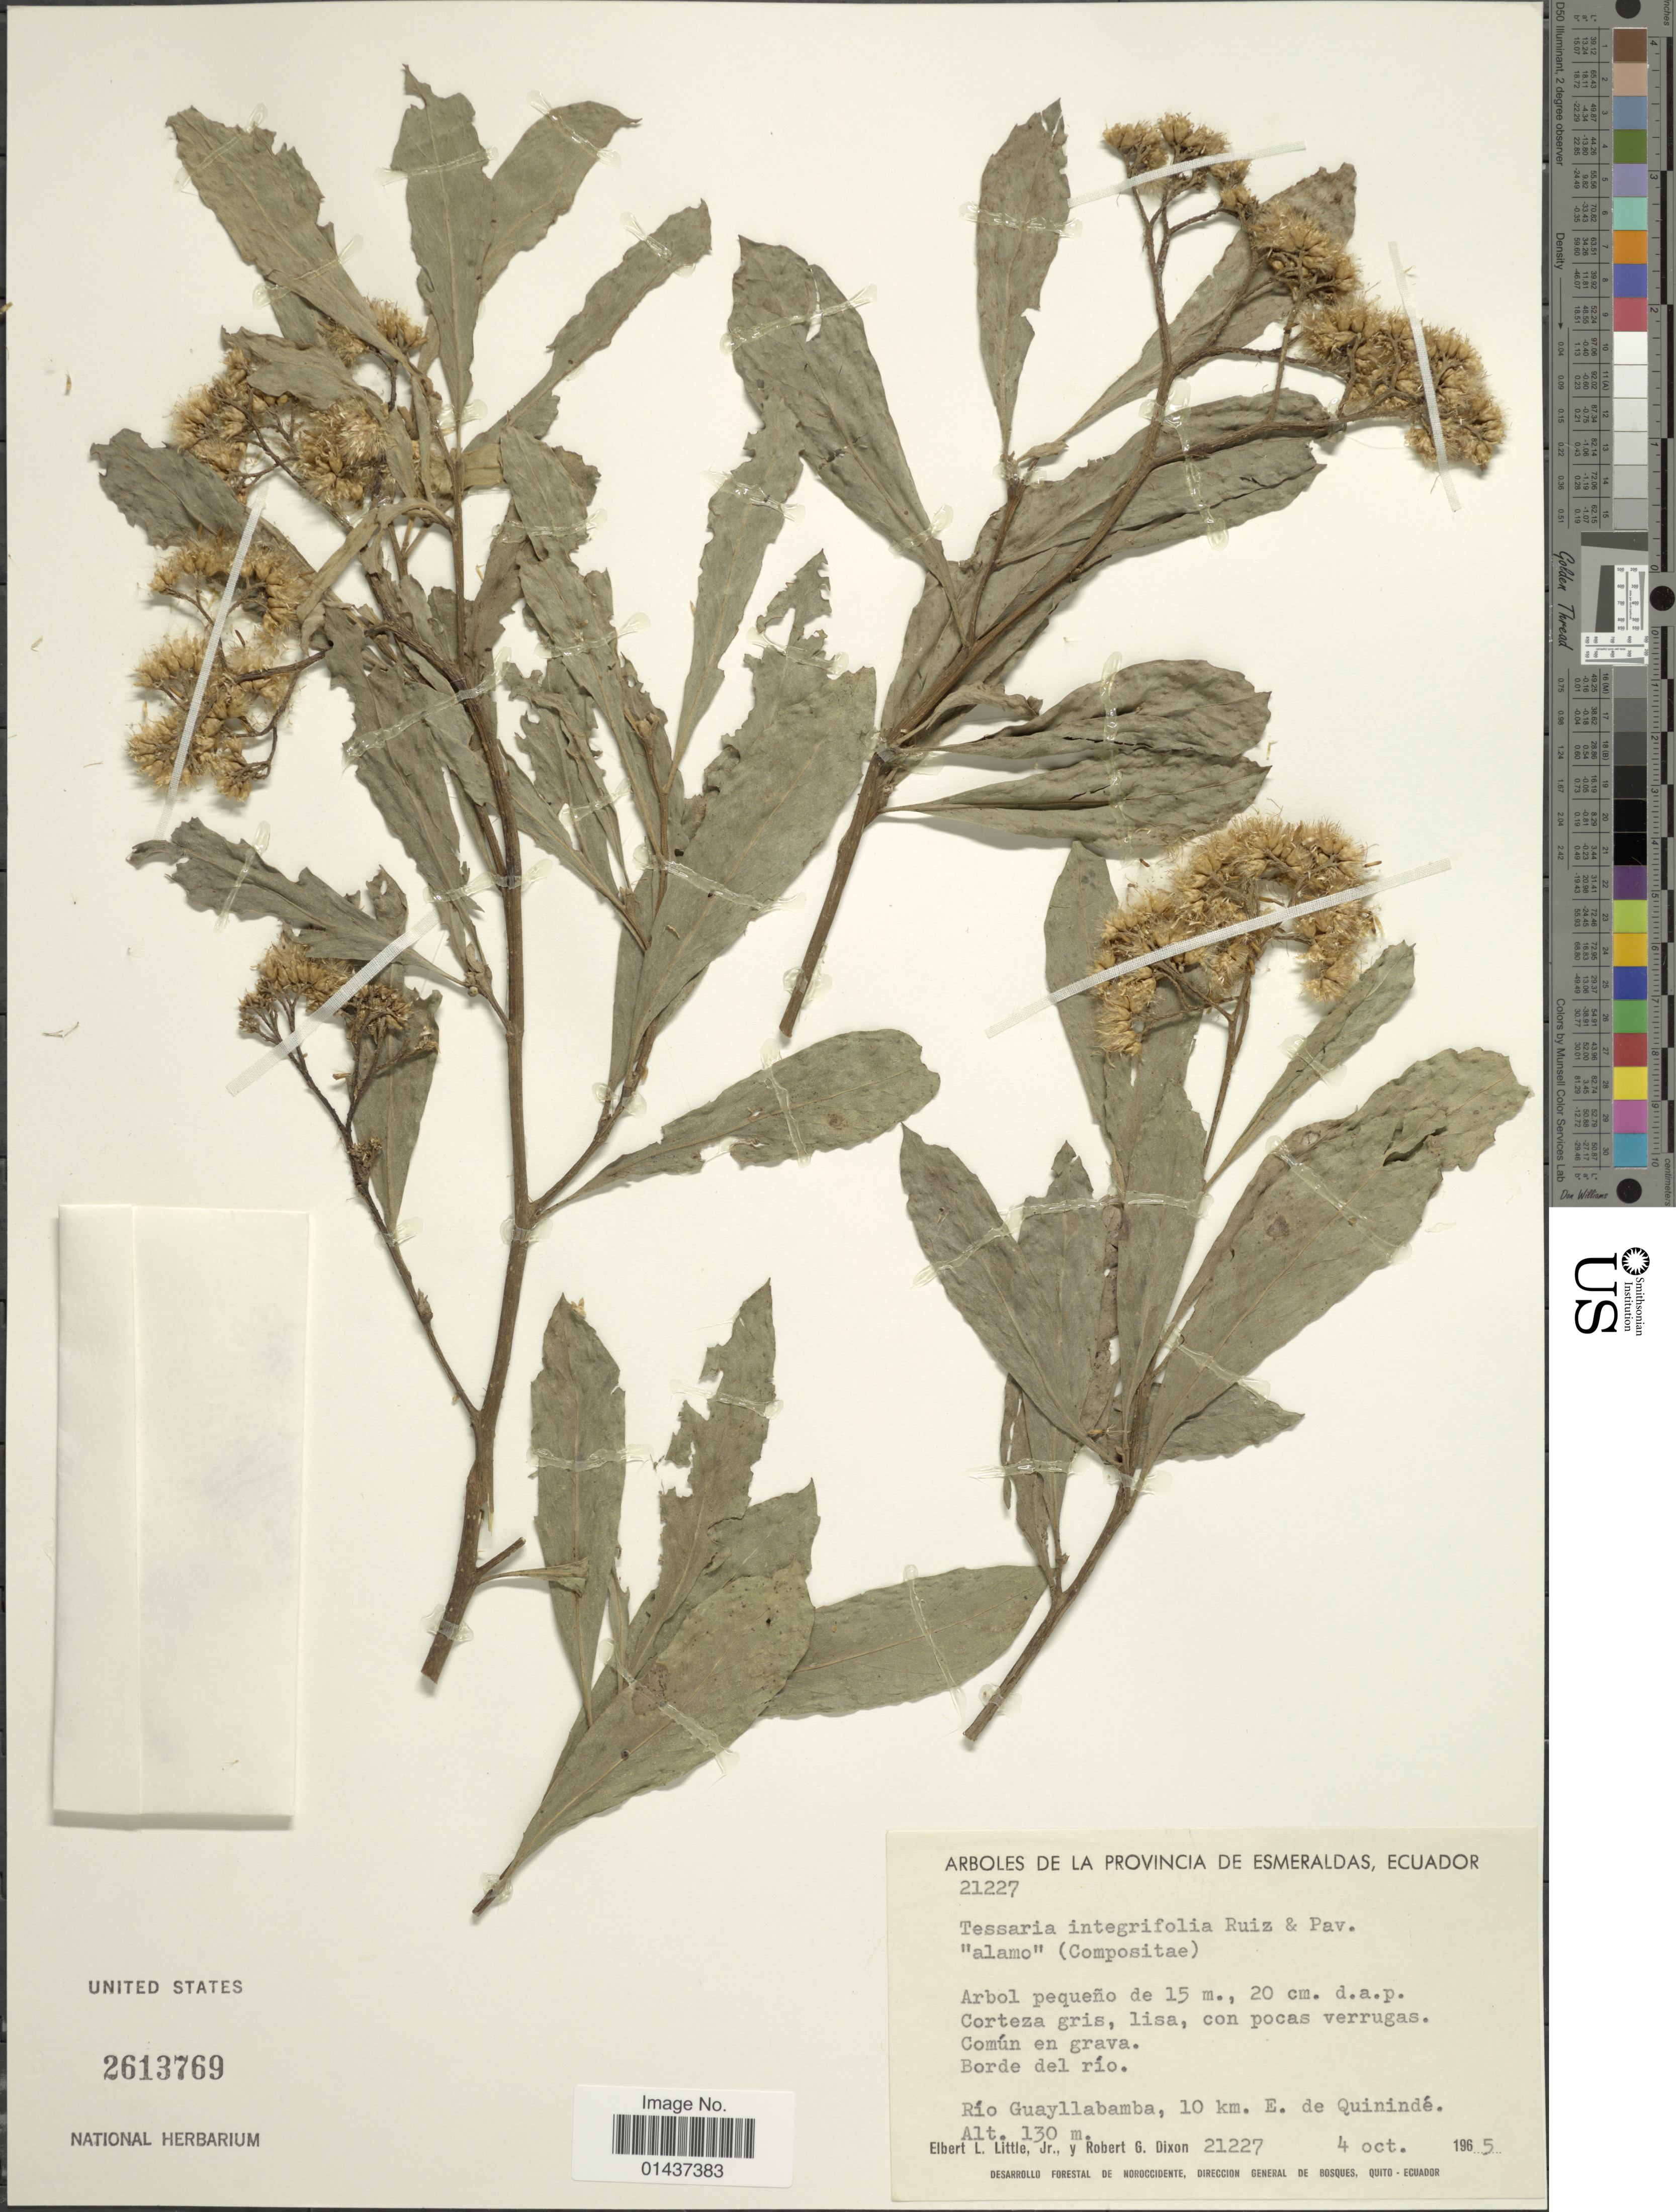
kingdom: Plantae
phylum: Tracheophyta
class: Magnoliopsida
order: Asterales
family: Asteraceae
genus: Tessaria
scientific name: Tessaria integrifolia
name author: Ruiz & Pav.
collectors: E. L. Little & R. G. Dixon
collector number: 21227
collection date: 1965-10-04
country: Ecuador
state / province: Esmeraldas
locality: Río Guayllabamba, 10 km E de Quinindé, Común en grava, Borde del río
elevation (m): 130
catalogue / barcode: US 2613769